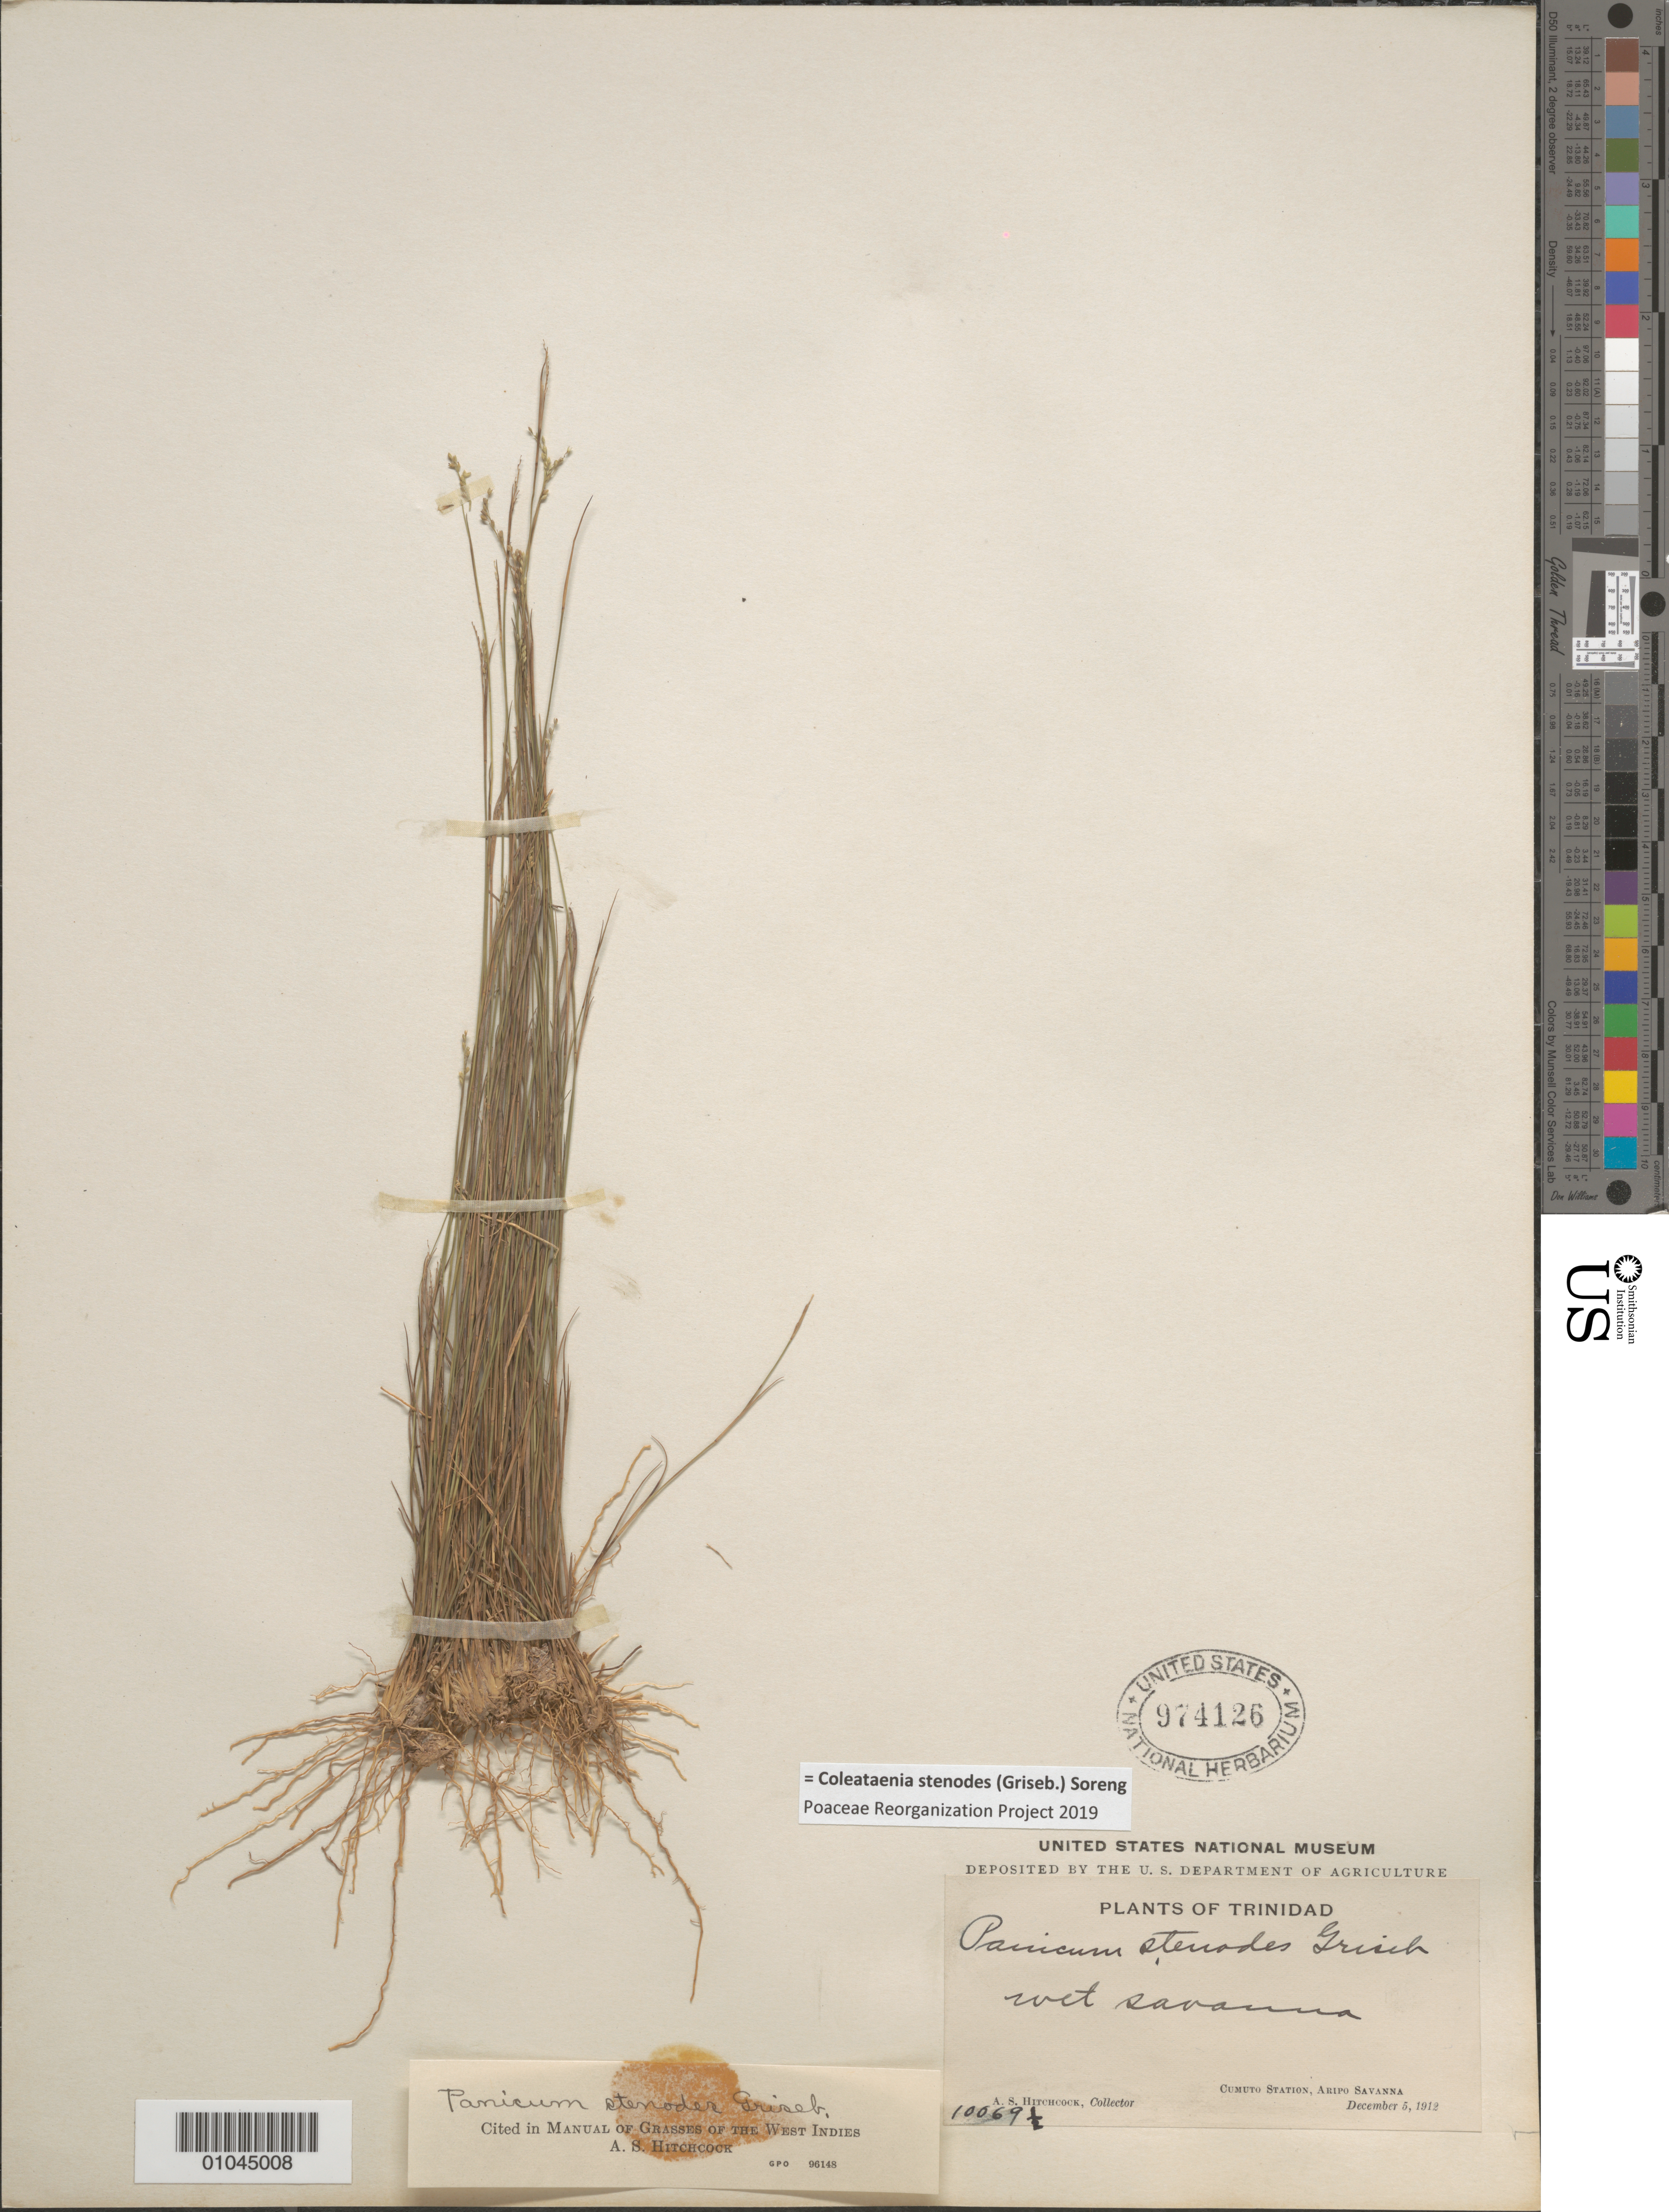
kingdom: Plantae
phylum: Tracheophyta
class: Liliopsida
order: Poales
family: Poaceae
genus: Panicum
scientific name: Panicum stenodes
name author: Griseb.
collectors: A. S. Hitchcock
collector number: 10069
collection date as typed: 05 Dec 1912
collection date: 1912-12-05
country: Trinidad and Tobago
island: Trinidad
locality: Cumuto Station, Aripo Savanna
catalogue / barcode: US 974126